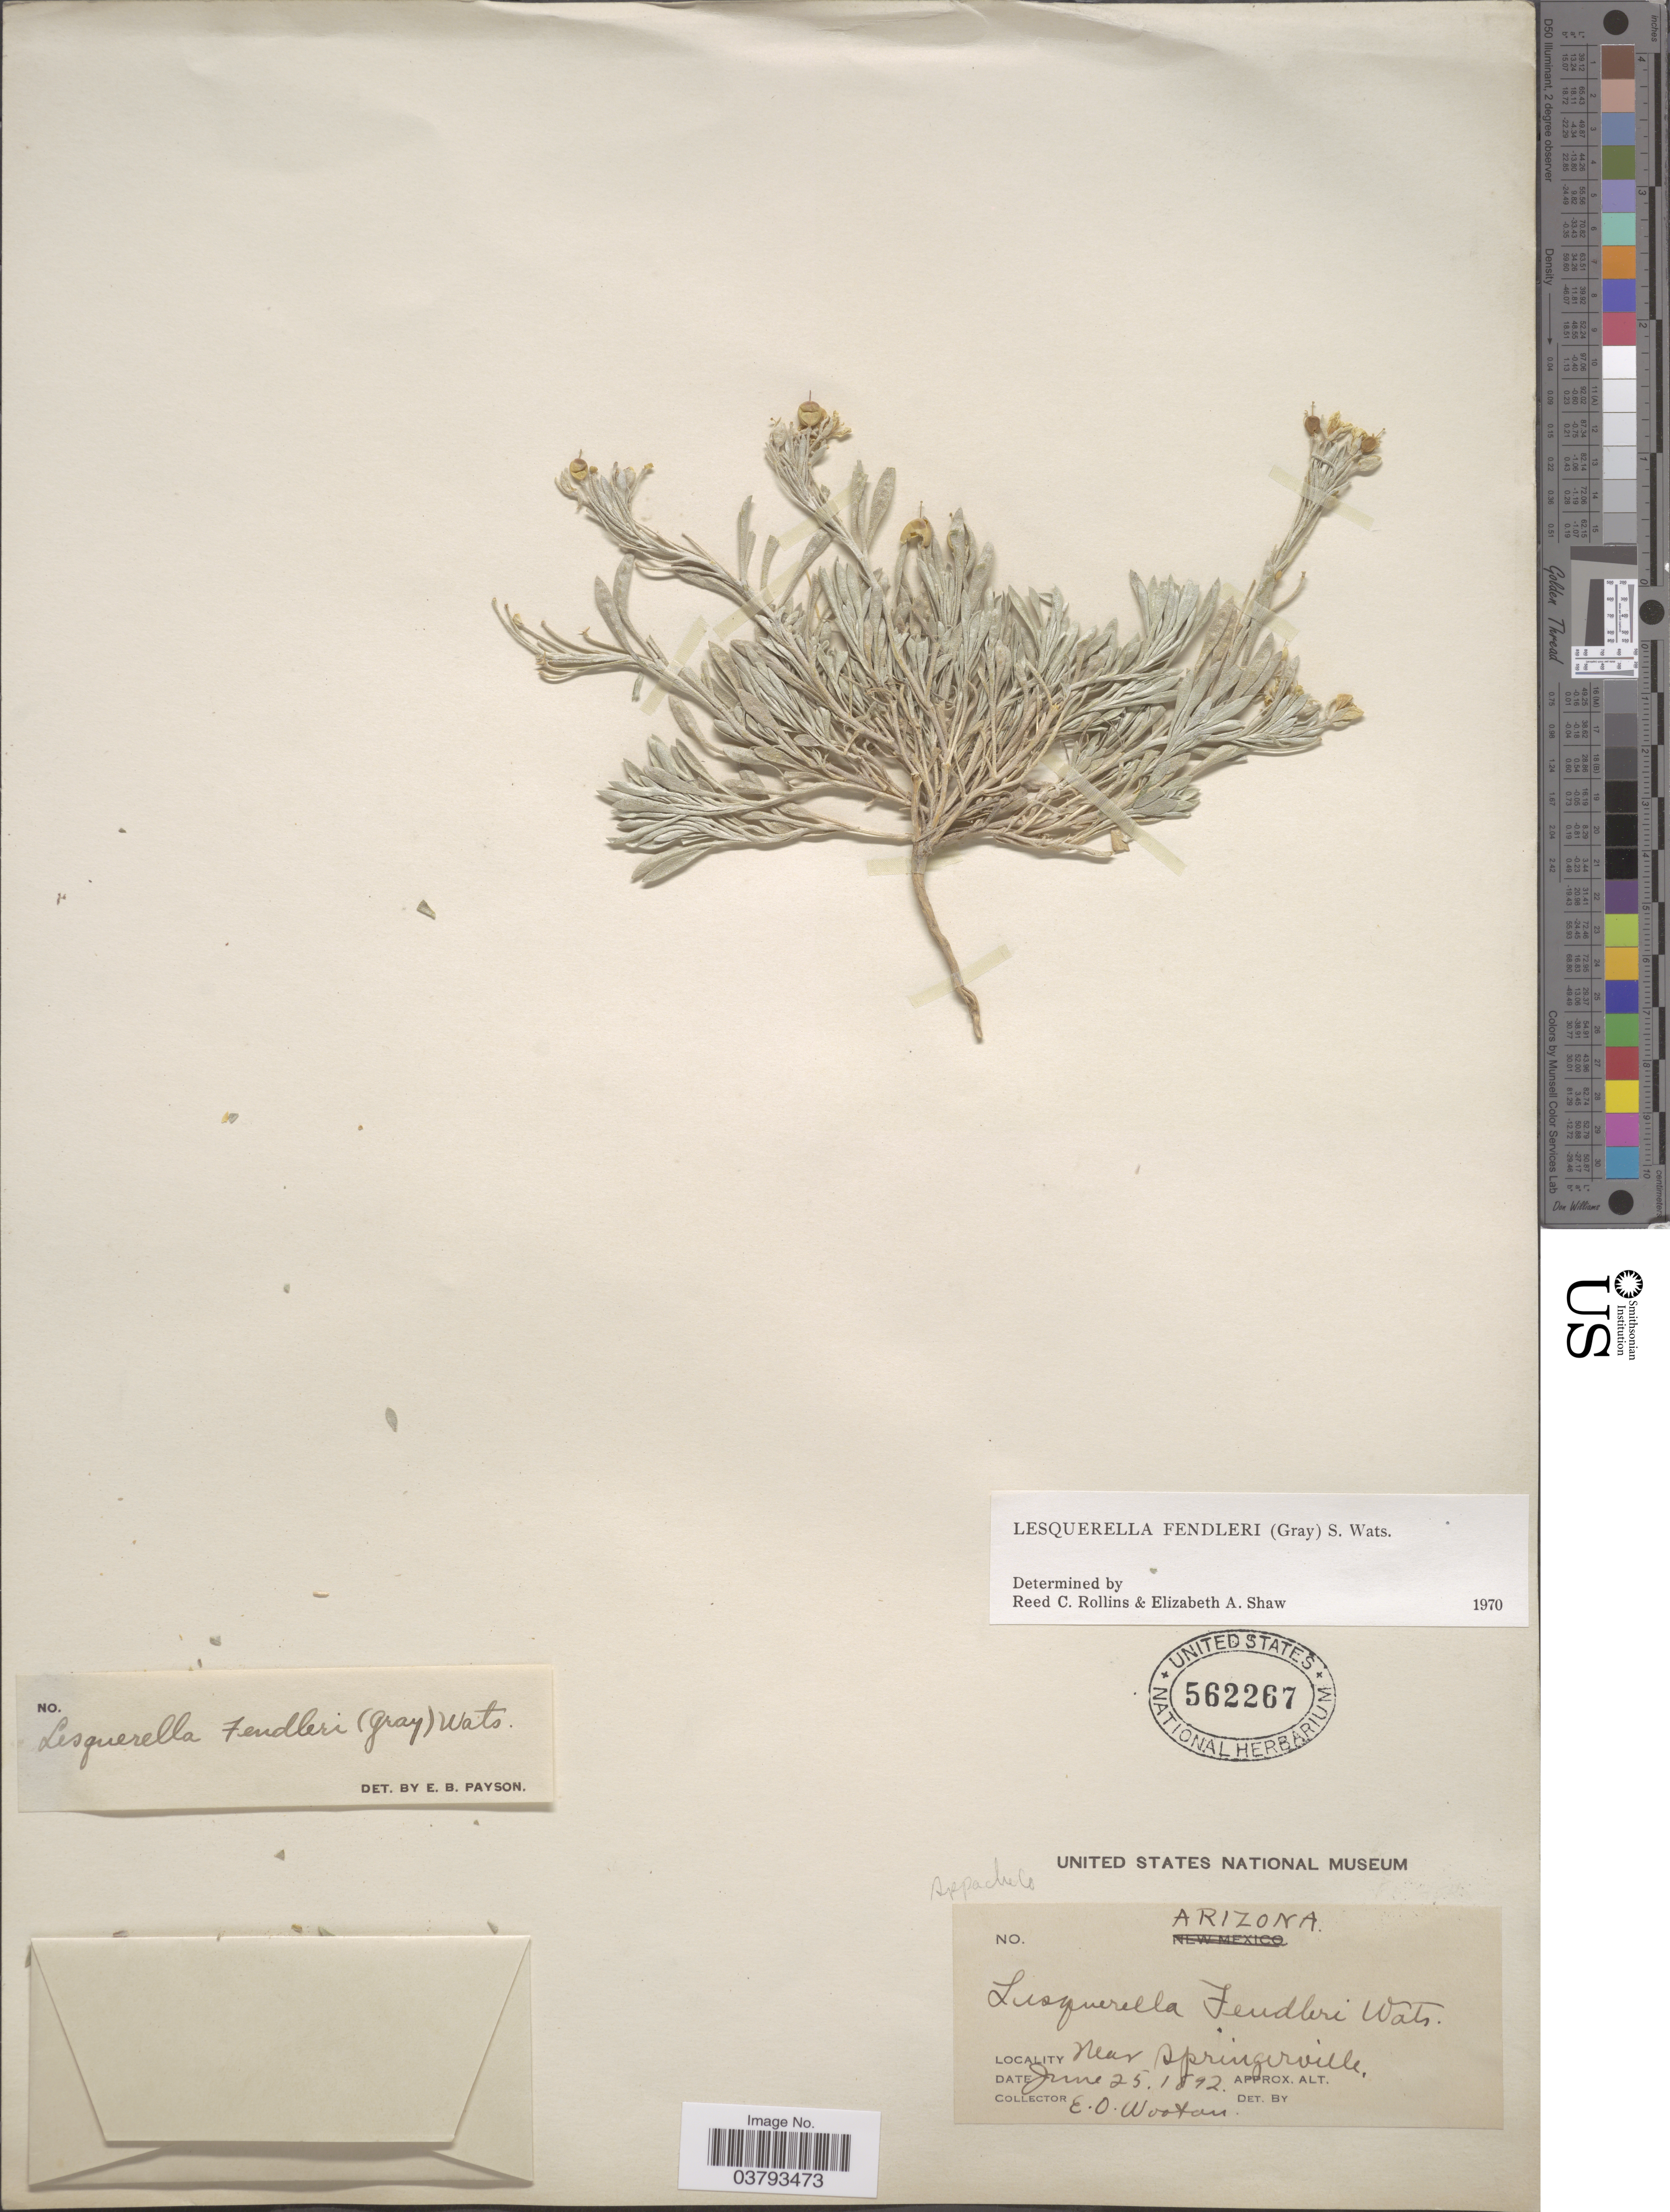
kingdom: Plantae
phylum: Tracheophyta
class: Magnoliopsida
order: Brassicales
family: Brassicaceae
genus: Lesquerella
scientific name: Lesquerella fendleri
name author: (A. Gray) S. Watson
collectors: E. O. Wooton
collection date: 1892-06-25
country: United States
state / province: Arizona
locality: Near Springerville.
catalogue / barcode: US 562267